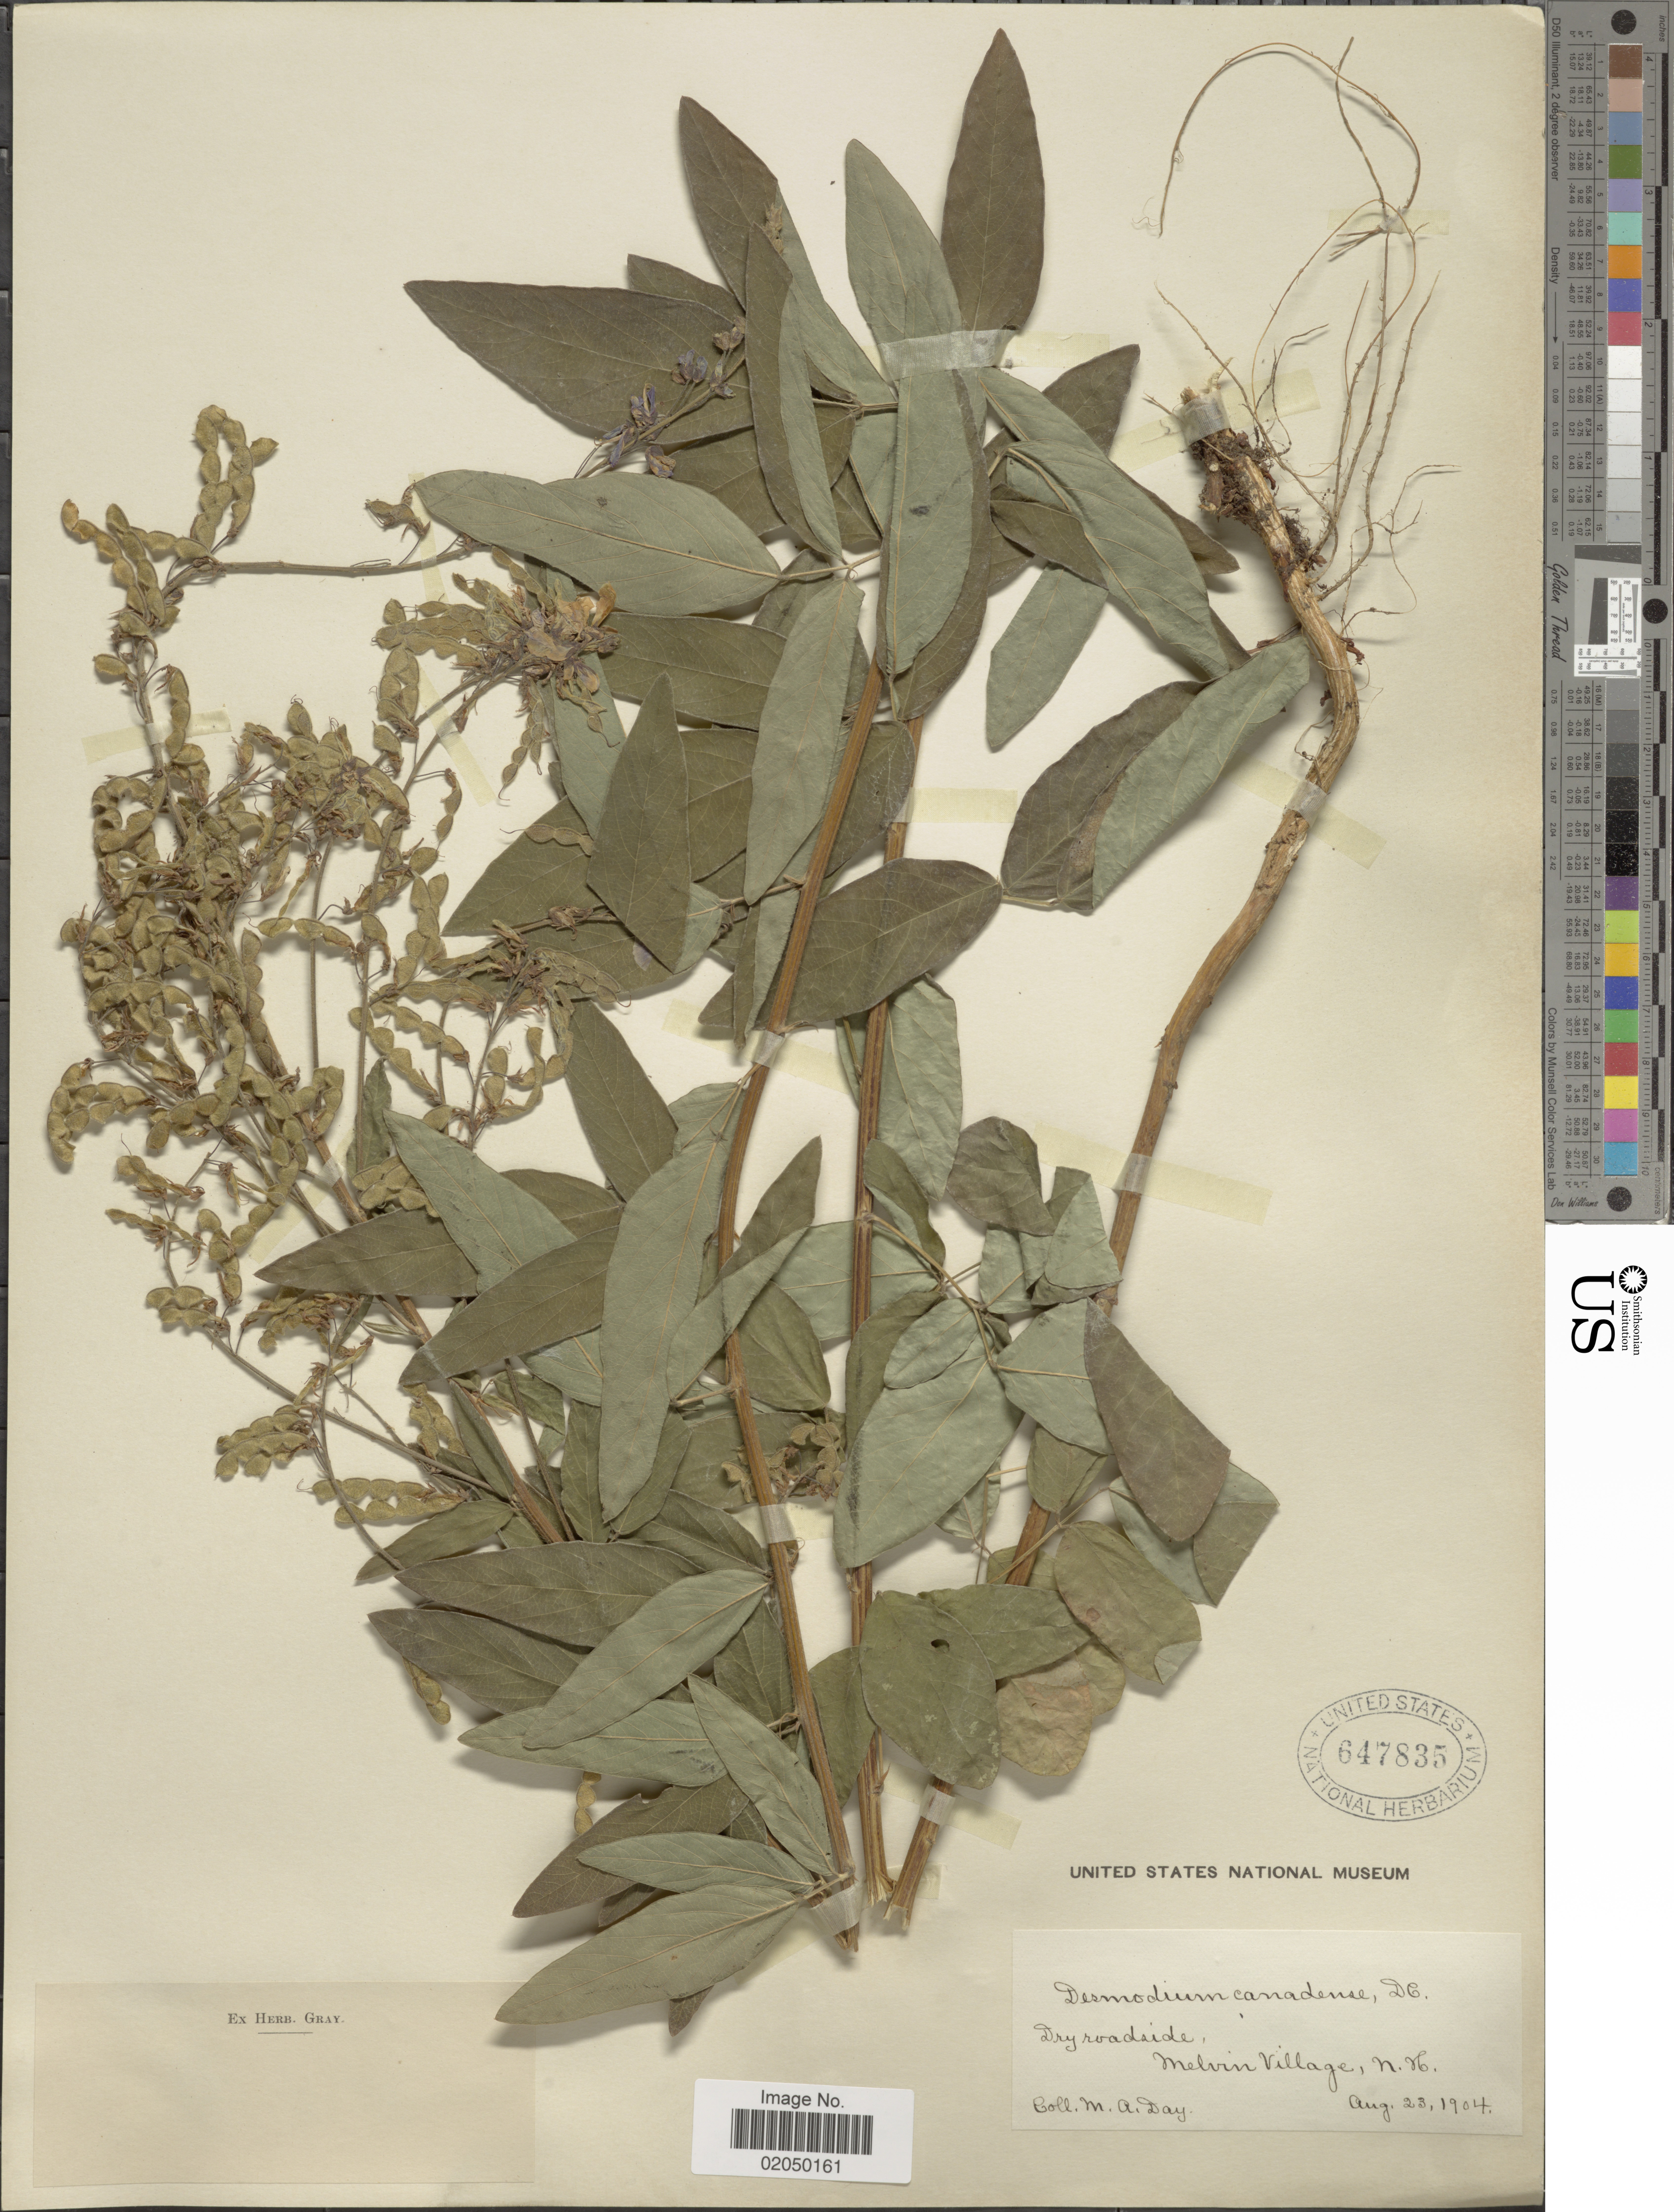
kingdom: Plantae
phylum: Tracheophyta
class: Magnoliopsida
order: Fabales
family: Fabaceae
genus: Desmodium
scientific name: Desmodium canadense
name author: (L.) DC.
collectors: M. Day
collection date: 1904-08-23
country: United States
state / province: New Hampshire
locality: Melvin Village, N. H.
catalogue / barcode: US 647835